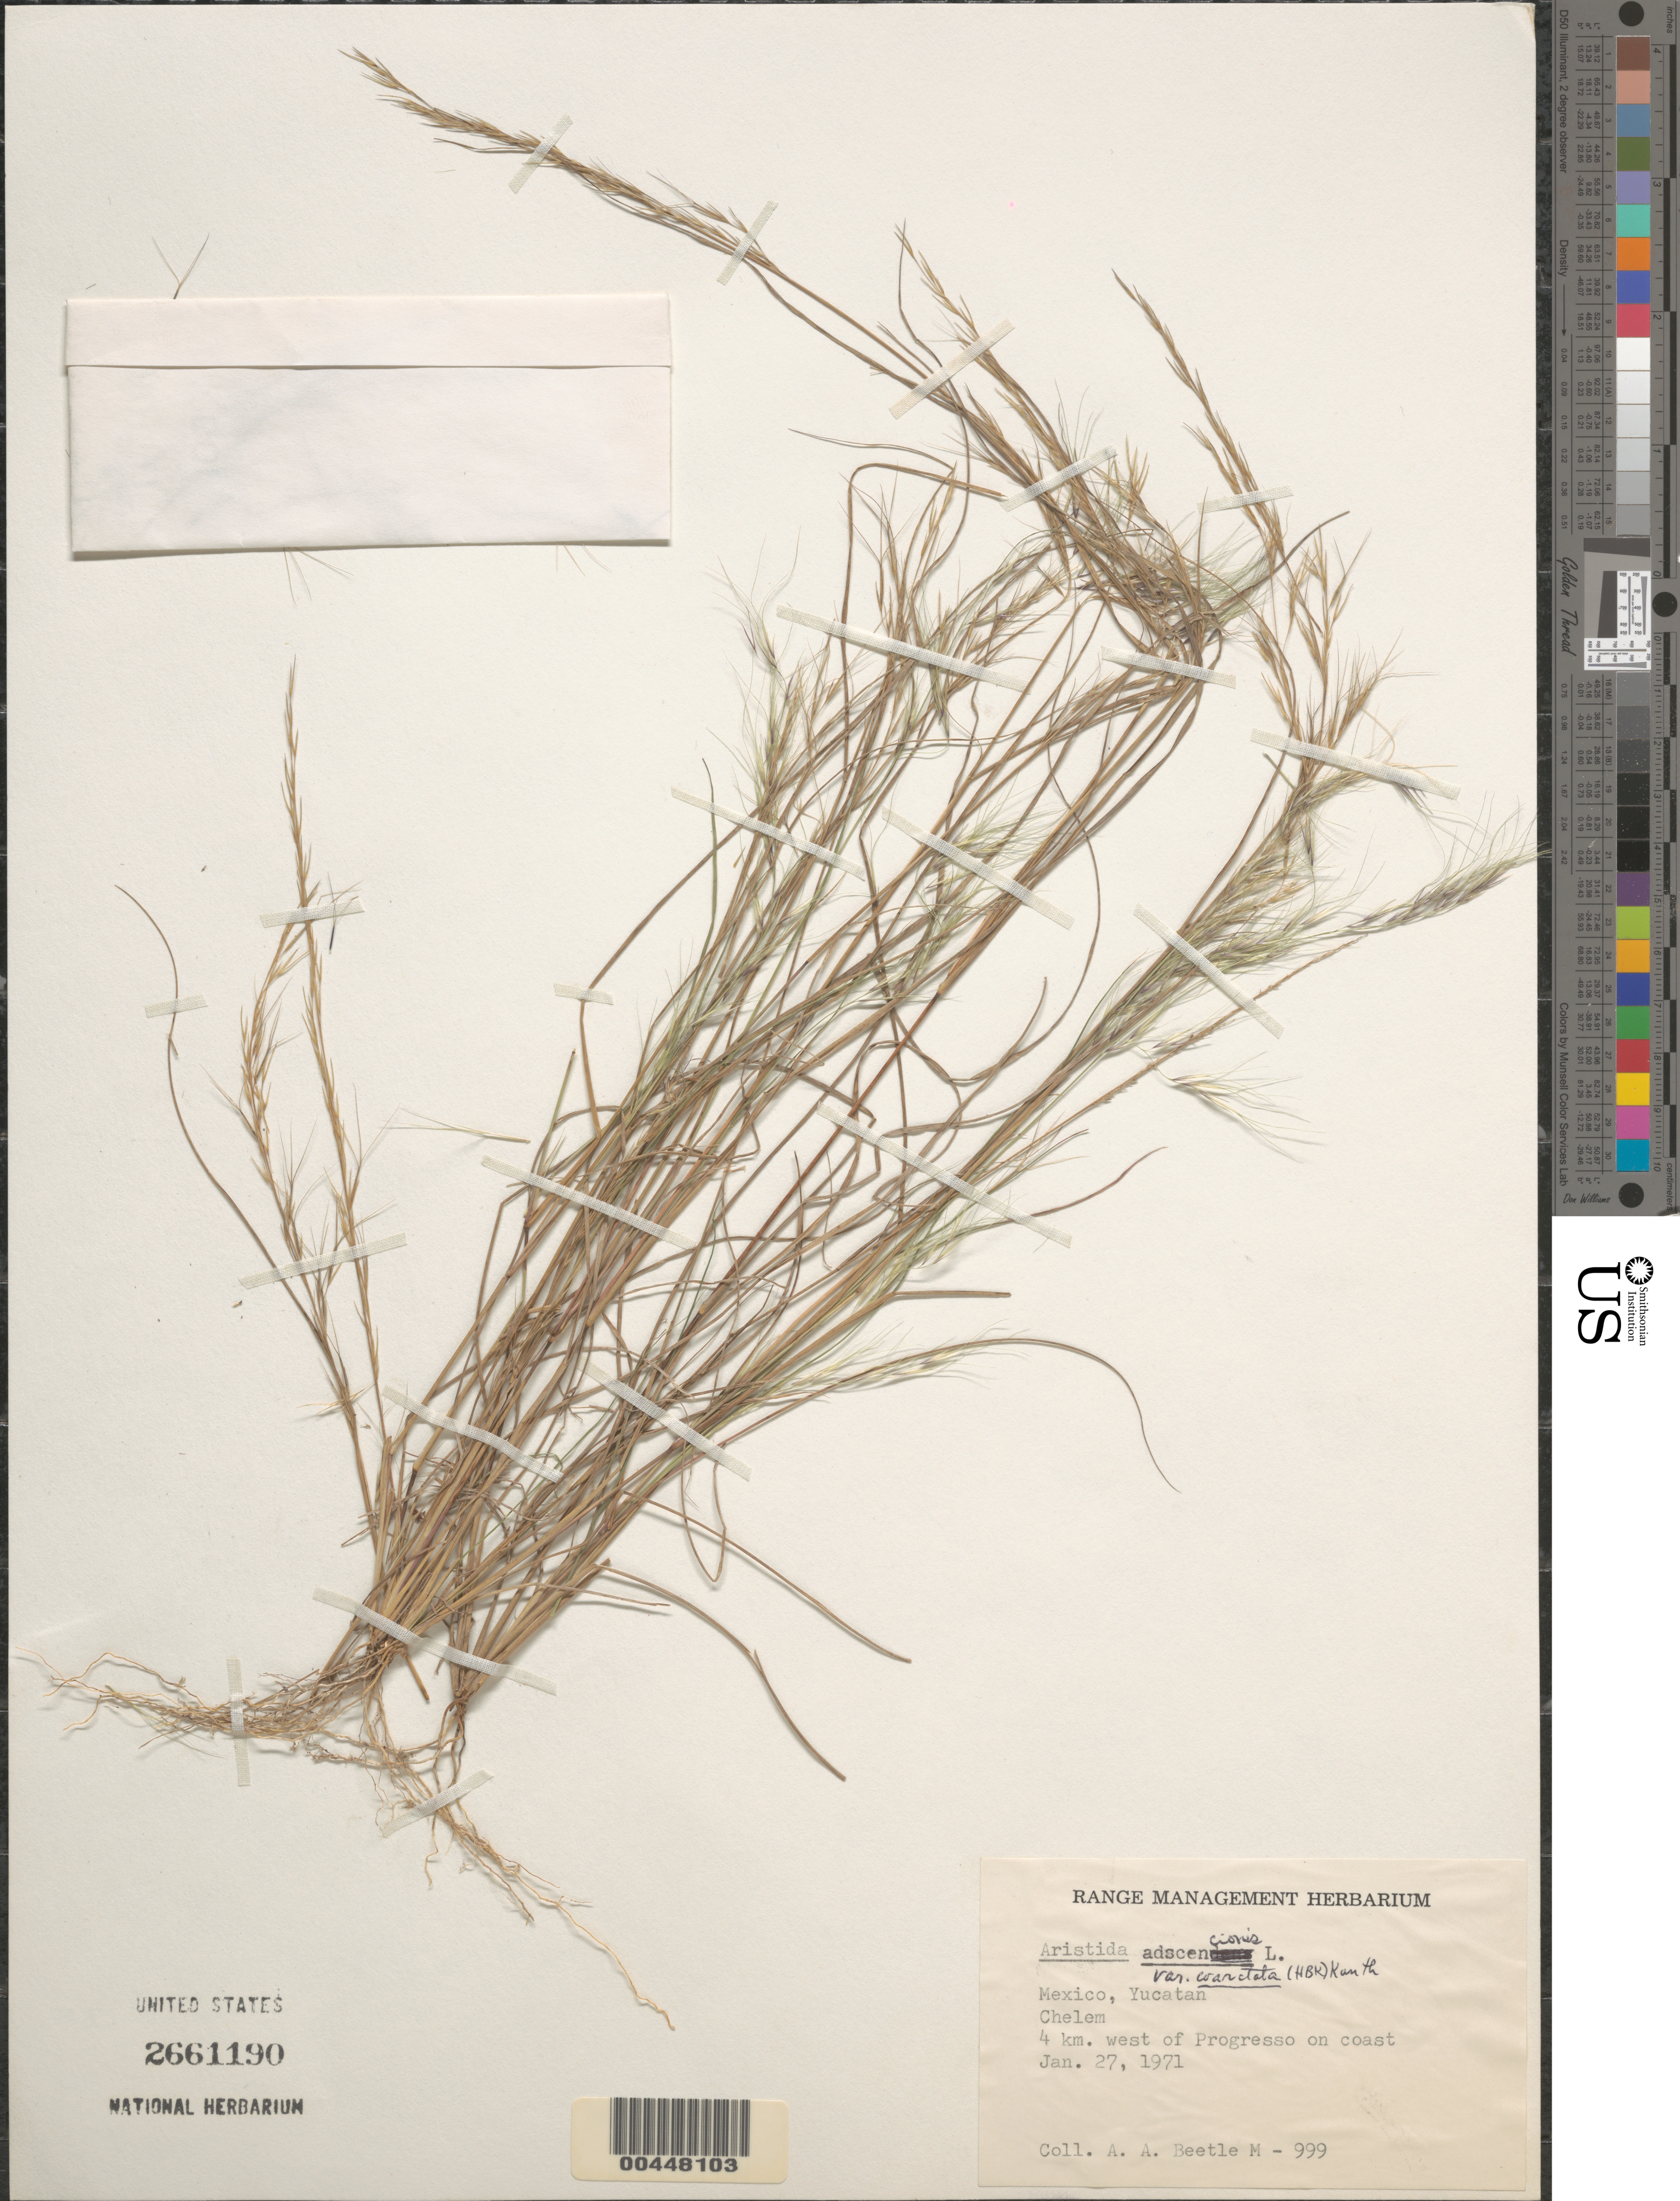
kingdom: Plantae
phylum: Tracheophyta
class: Liliopsida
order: Poales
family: Poaceae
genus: Aristida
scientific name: Aristida adscensionis var. coarctata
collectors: A. A. Beetle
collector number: M-999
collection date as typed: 27 Jan 1971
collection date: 1971-01-27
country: Mexico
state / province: Yucatan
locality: Chelem, 4 km. west of Progresso on coast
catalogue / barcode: US 2661190